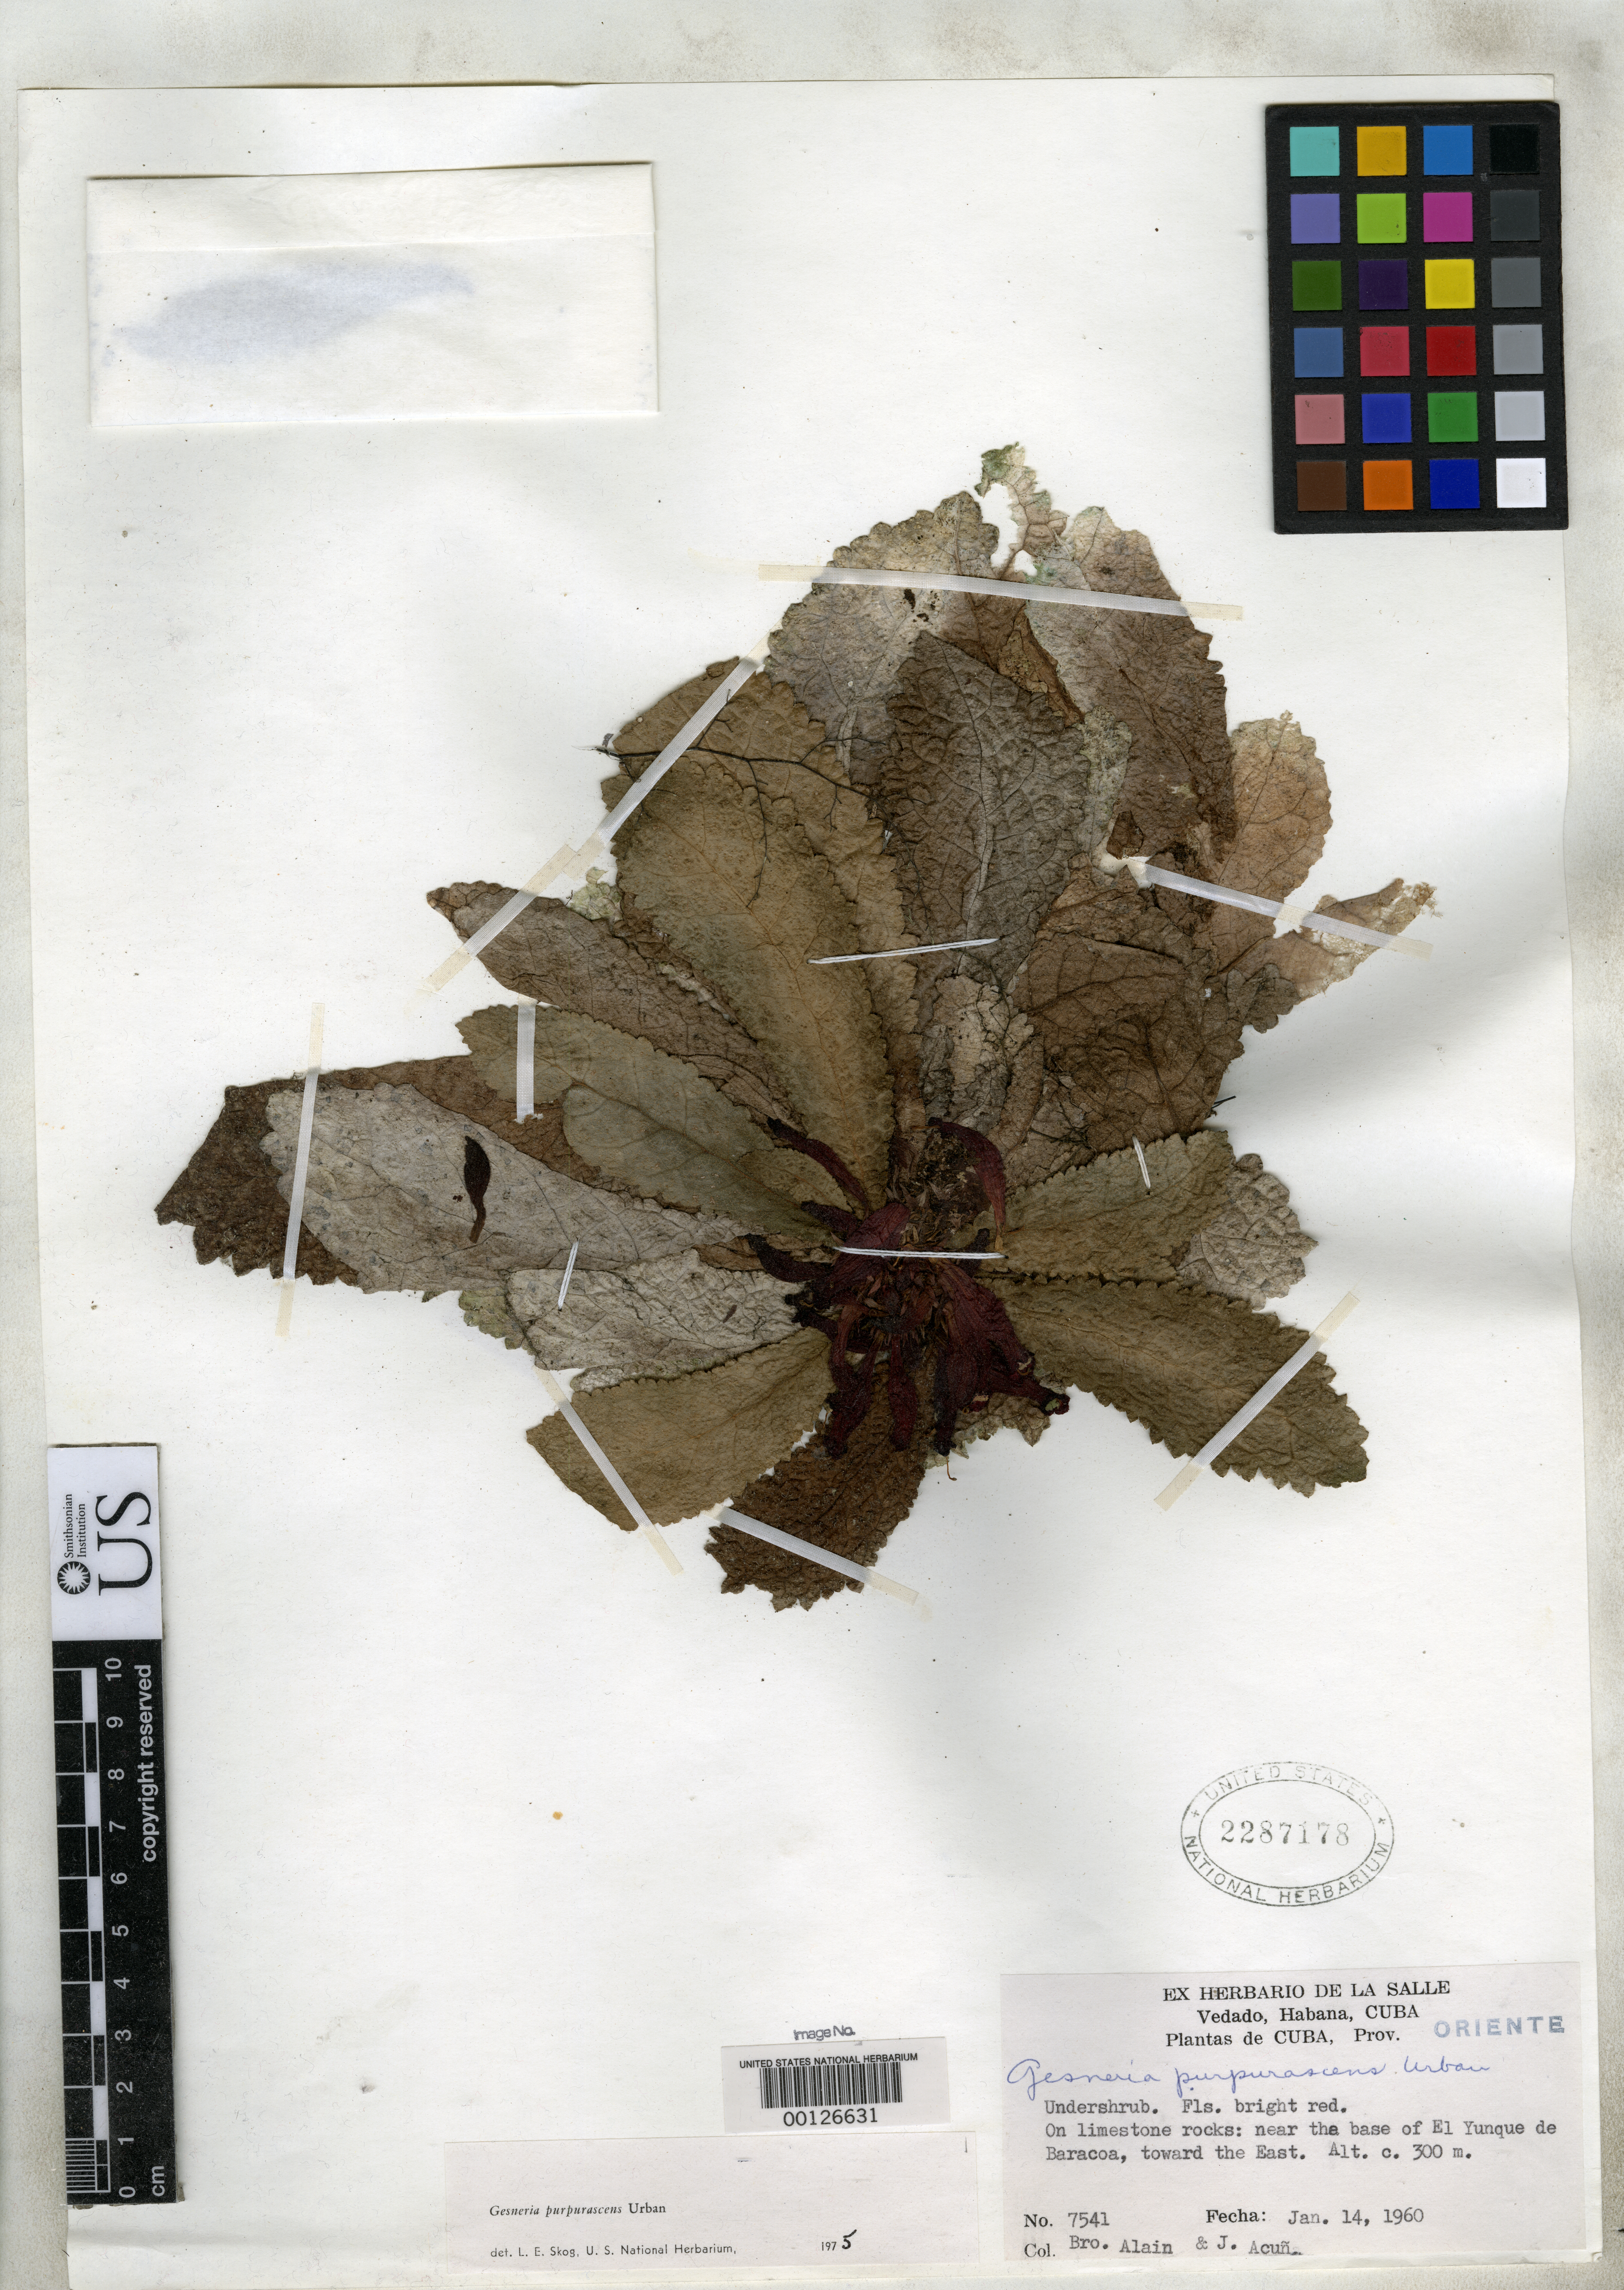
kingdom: Plantae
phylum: Tracheophyta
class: Magnoliopsida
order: Lamiales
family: Gesneriaceae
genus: Gesneria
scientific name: Gesneria acunae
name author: Borhidi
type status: Isotype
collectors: J. B. Acuña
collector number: Alain 7541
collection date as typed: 14 Jan 1960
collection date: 1960-01-14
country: Cuba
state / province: Oriente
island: Greater Antilles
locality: Near base of El Yunque Debaracoa.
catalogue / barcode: US 2287178